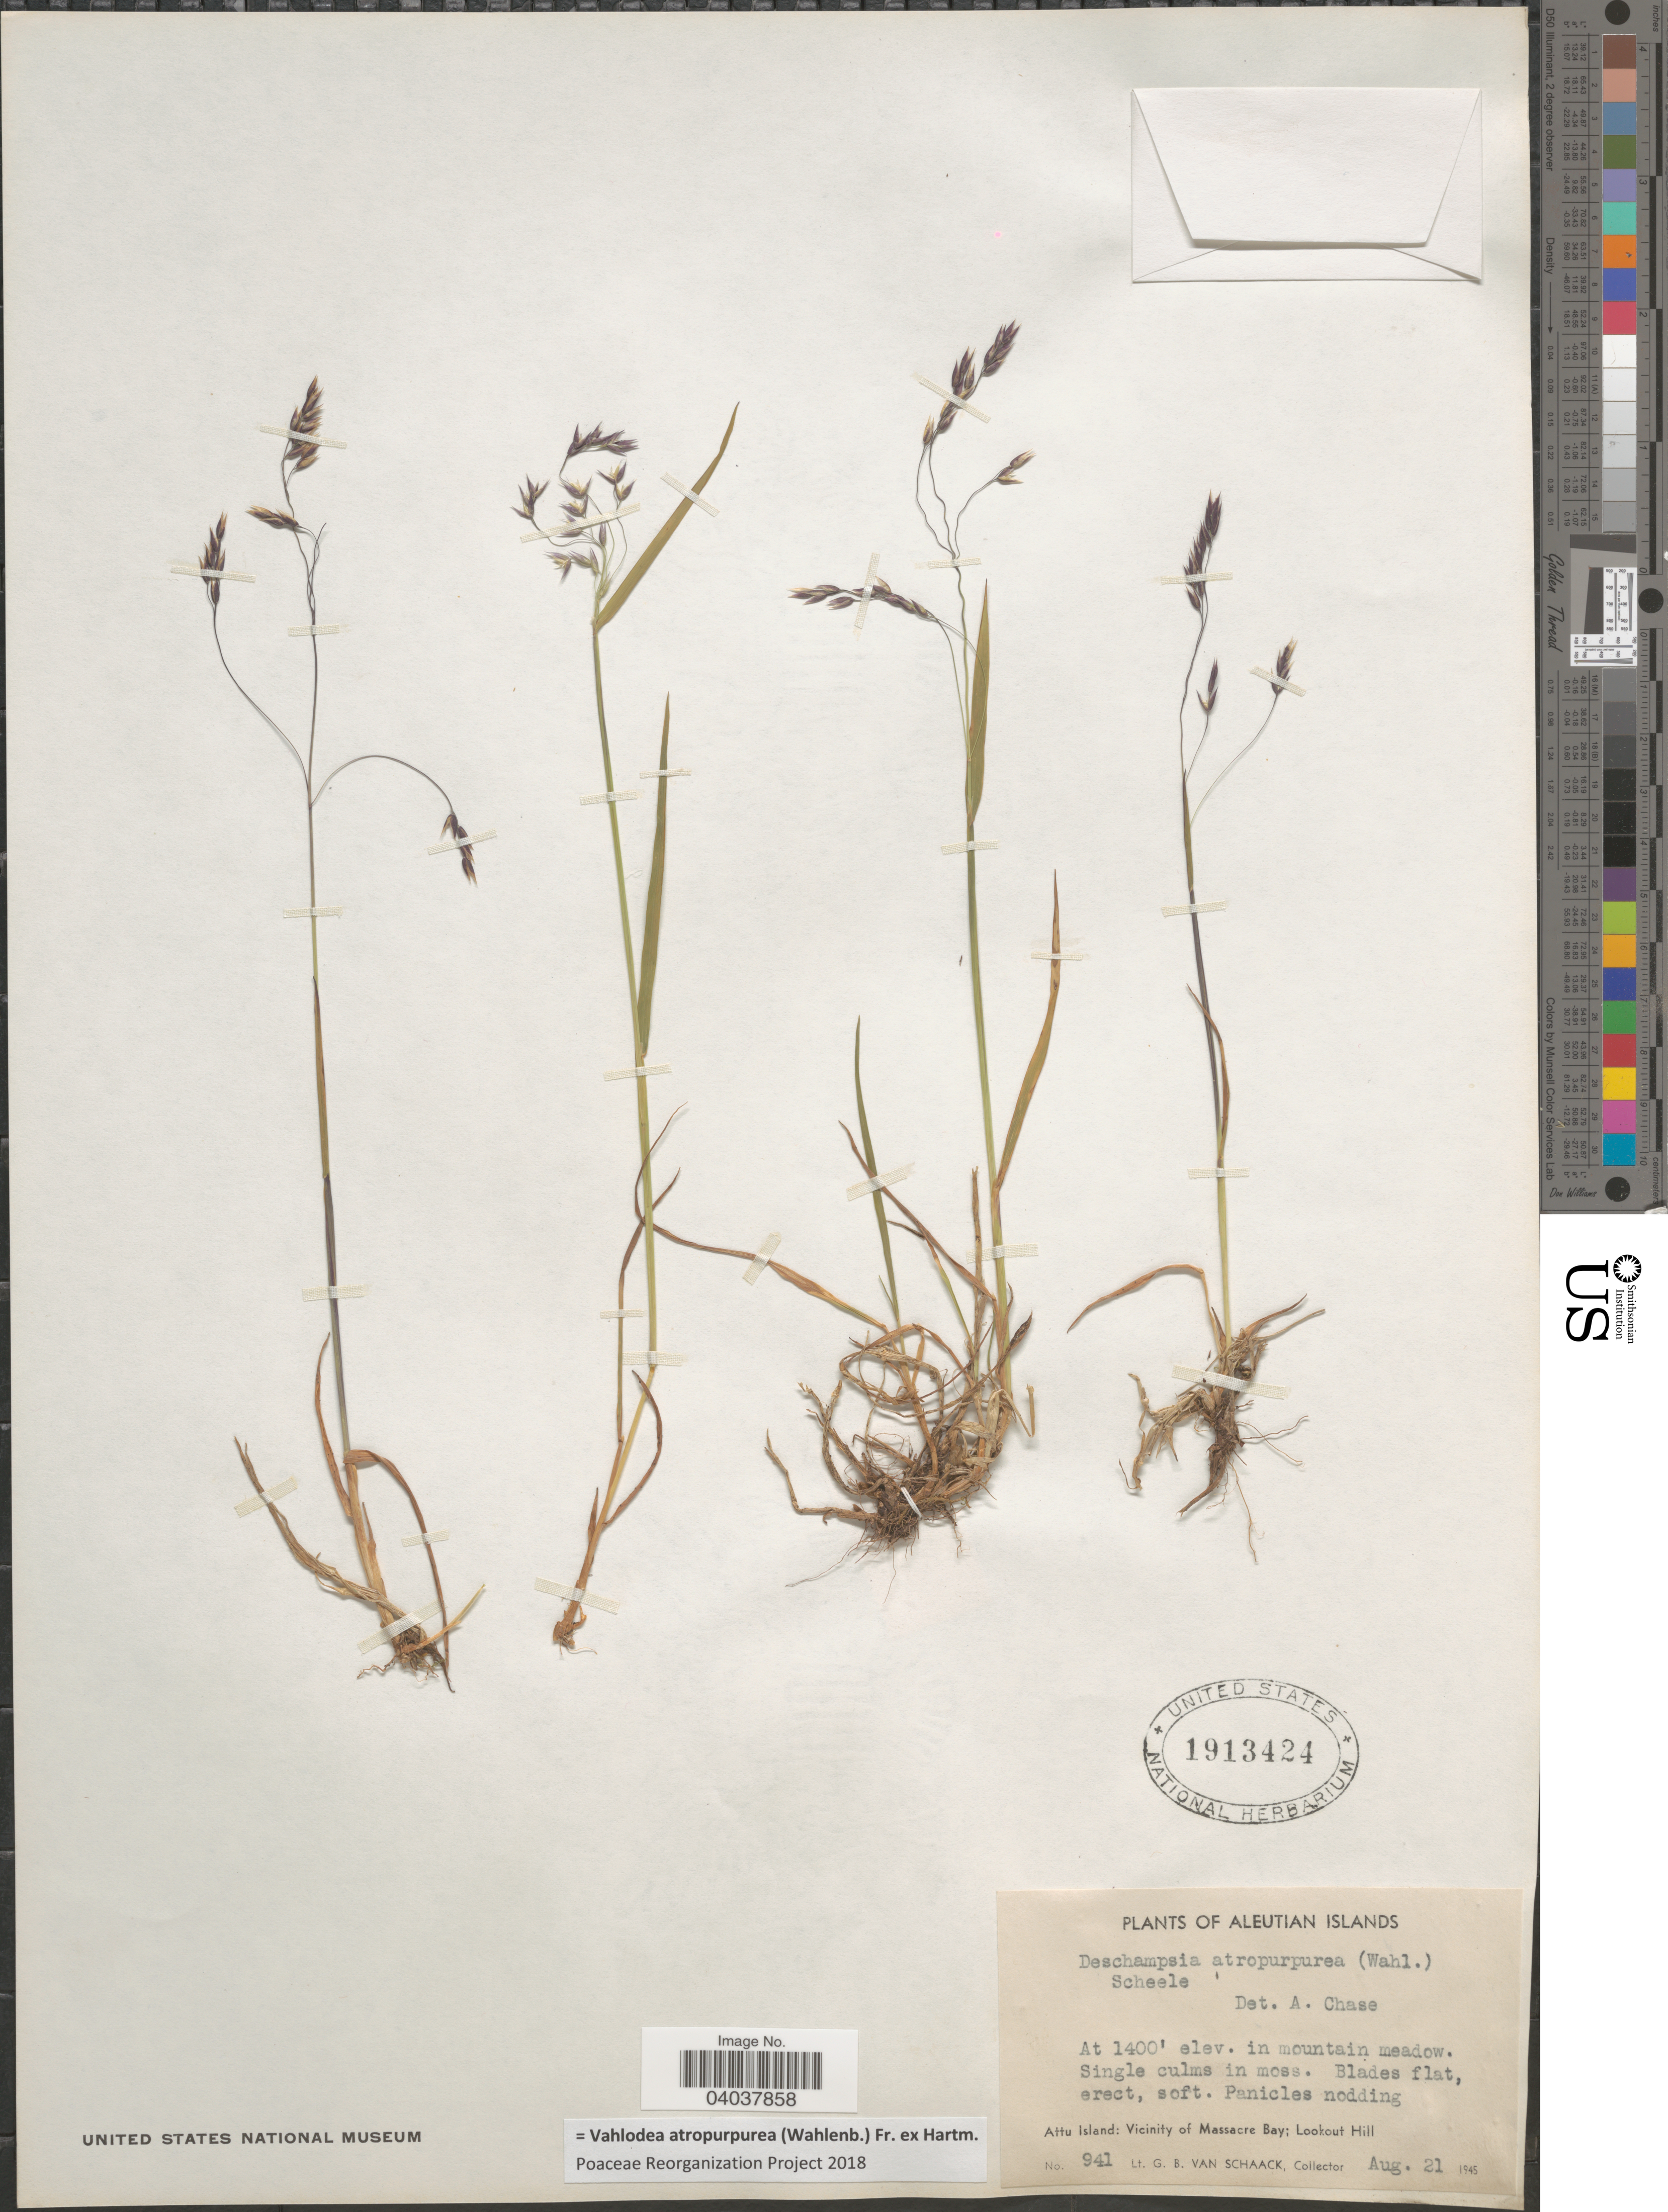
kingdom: Plantae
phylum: Tracheophyta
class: Liliopsida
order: Poales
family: Poaceae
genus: Vahlodea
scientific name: Vahlodea atropurpurea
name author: (Wahlenb.) Fr. ex Hartm.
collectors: G. Van Schaack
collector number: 941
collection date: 1945-08-21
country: United States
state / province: Alaska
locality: Aleutian Islands. Attu Island: Vicinity of Massacre Bay; Lookout Hill.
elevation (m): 427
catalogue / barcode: US 1913424